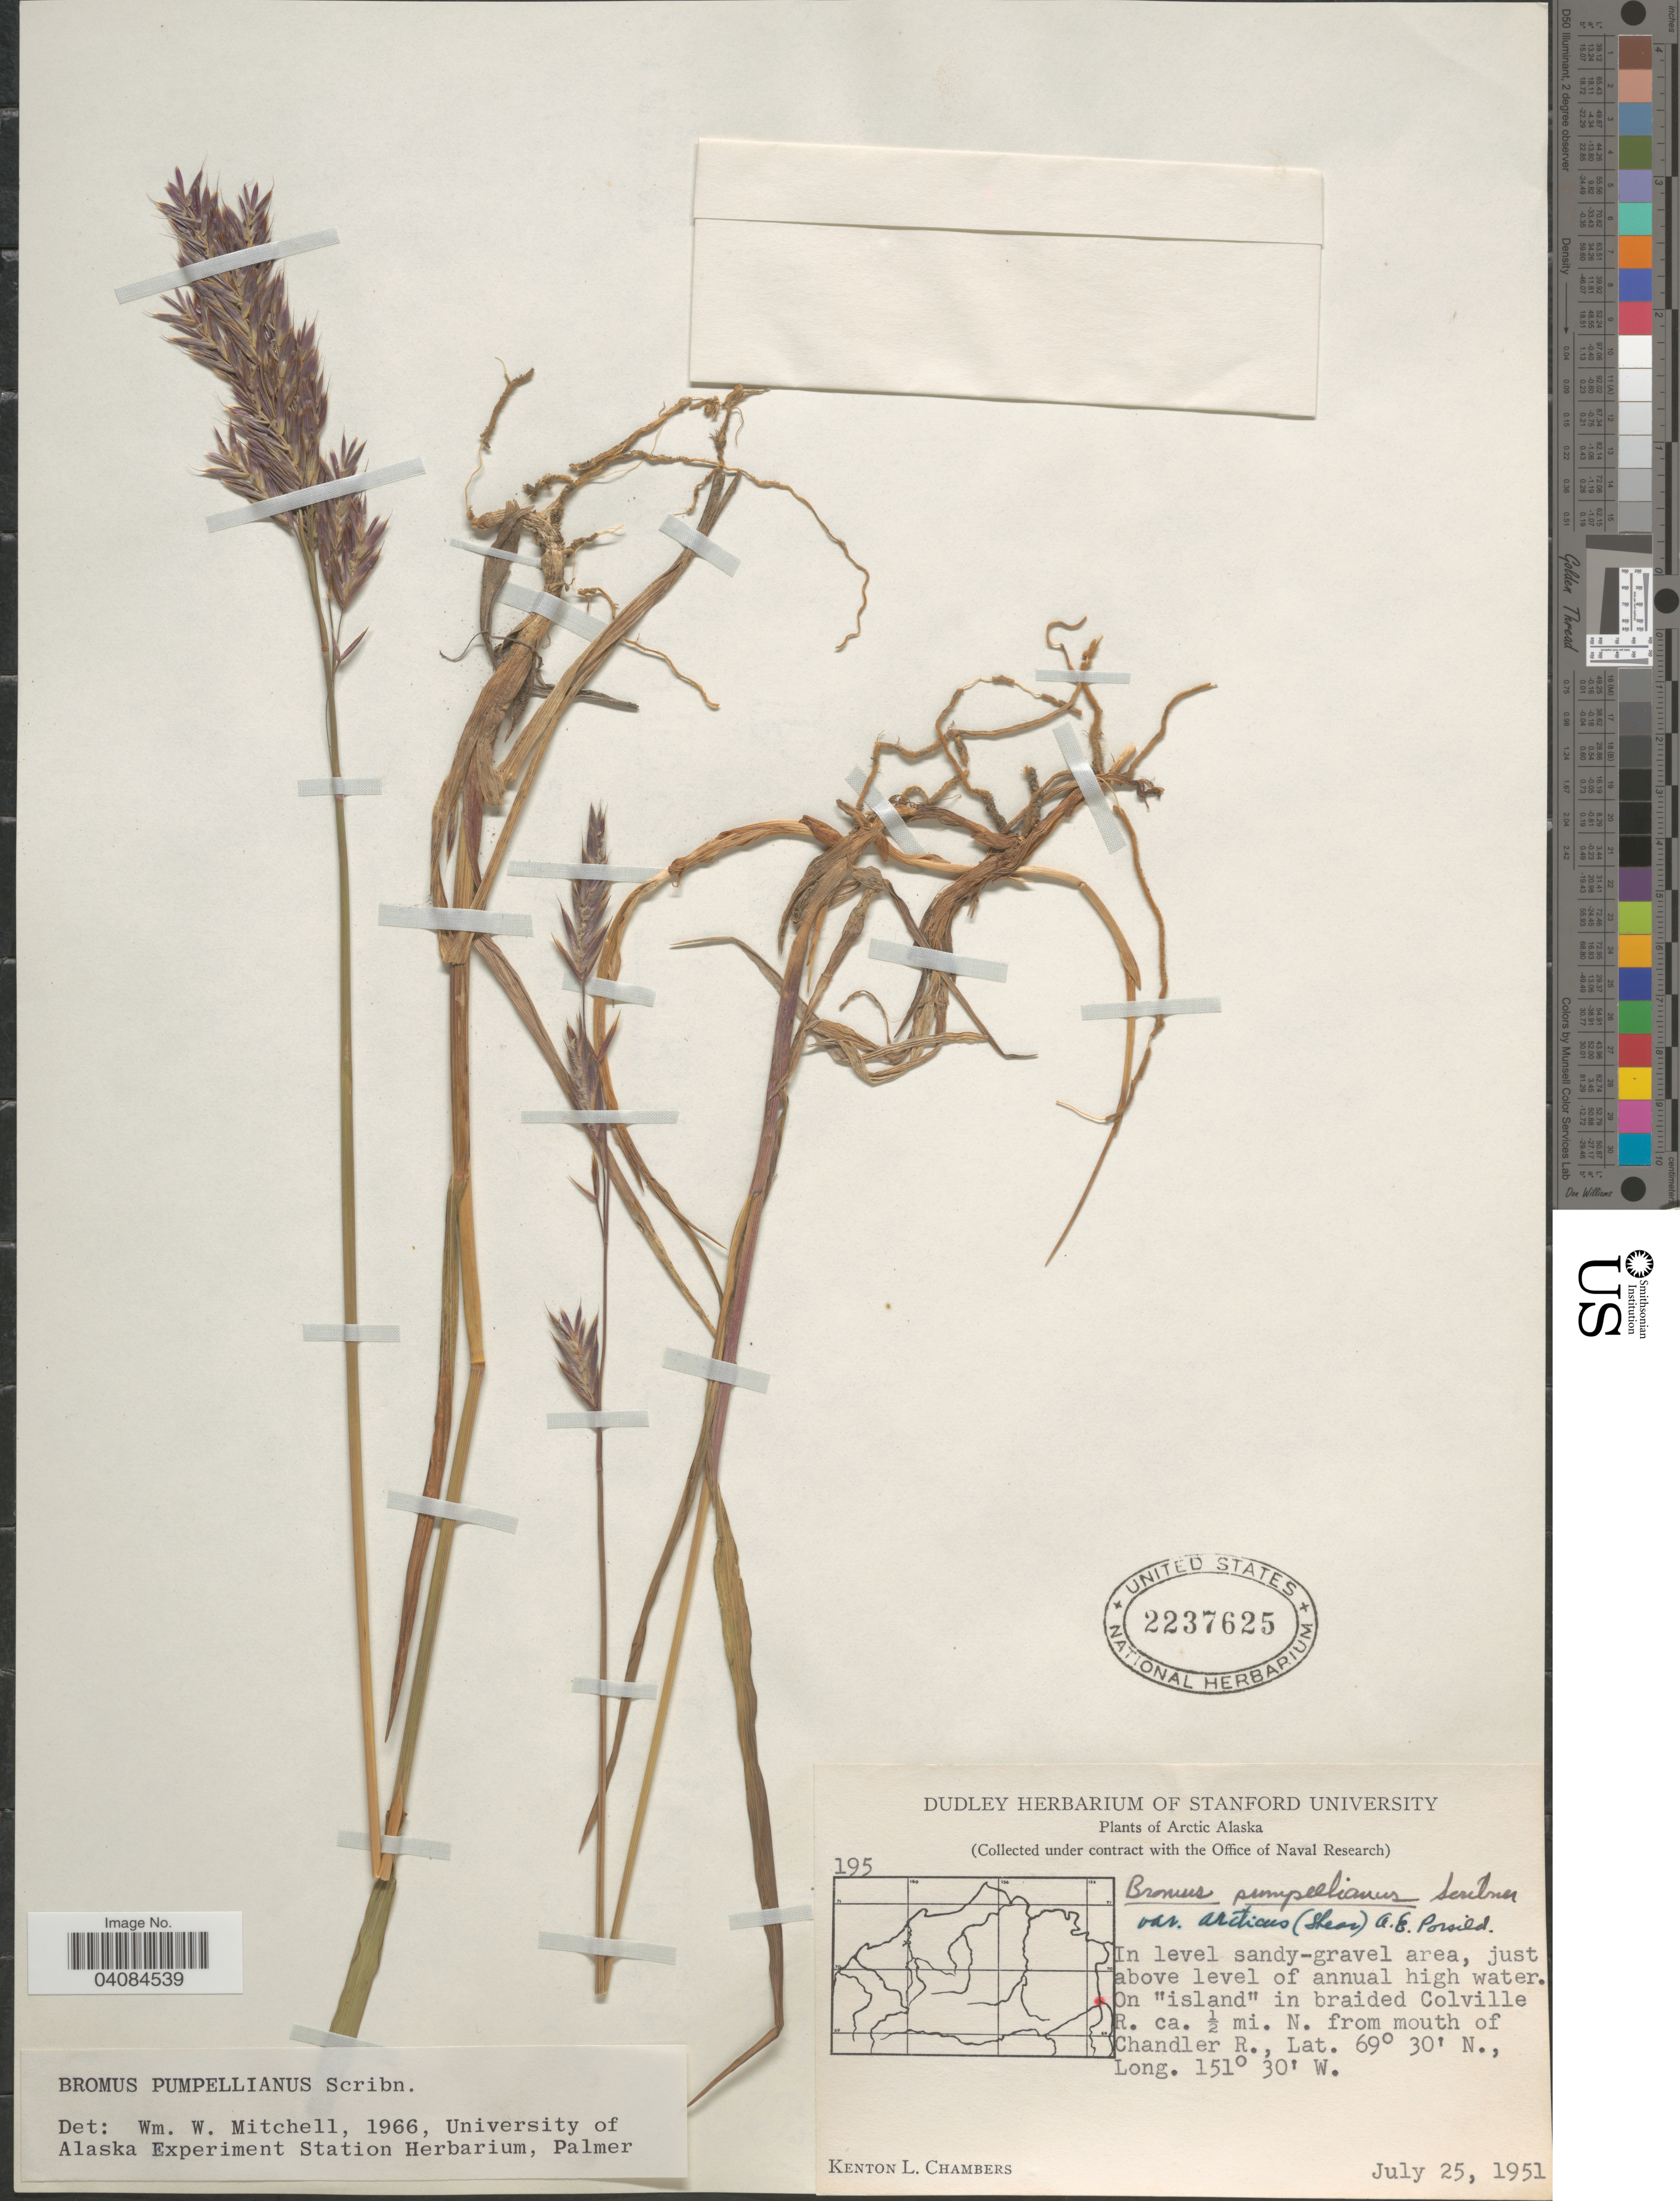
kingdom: Plantae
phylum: Tracheophyta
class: Liliopsida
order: Poales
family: Poaceae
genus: Bromus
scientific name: Bromus pumpellianus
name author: Scribn.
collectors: K. L. Chambers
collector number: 195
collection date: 1951-07-25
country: United States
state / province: Alaska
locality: Arctic Alaska. On "island" in braided Colville R. ca. ½ mi. N. from mouth of Chandler R.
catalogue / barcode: US 2237625